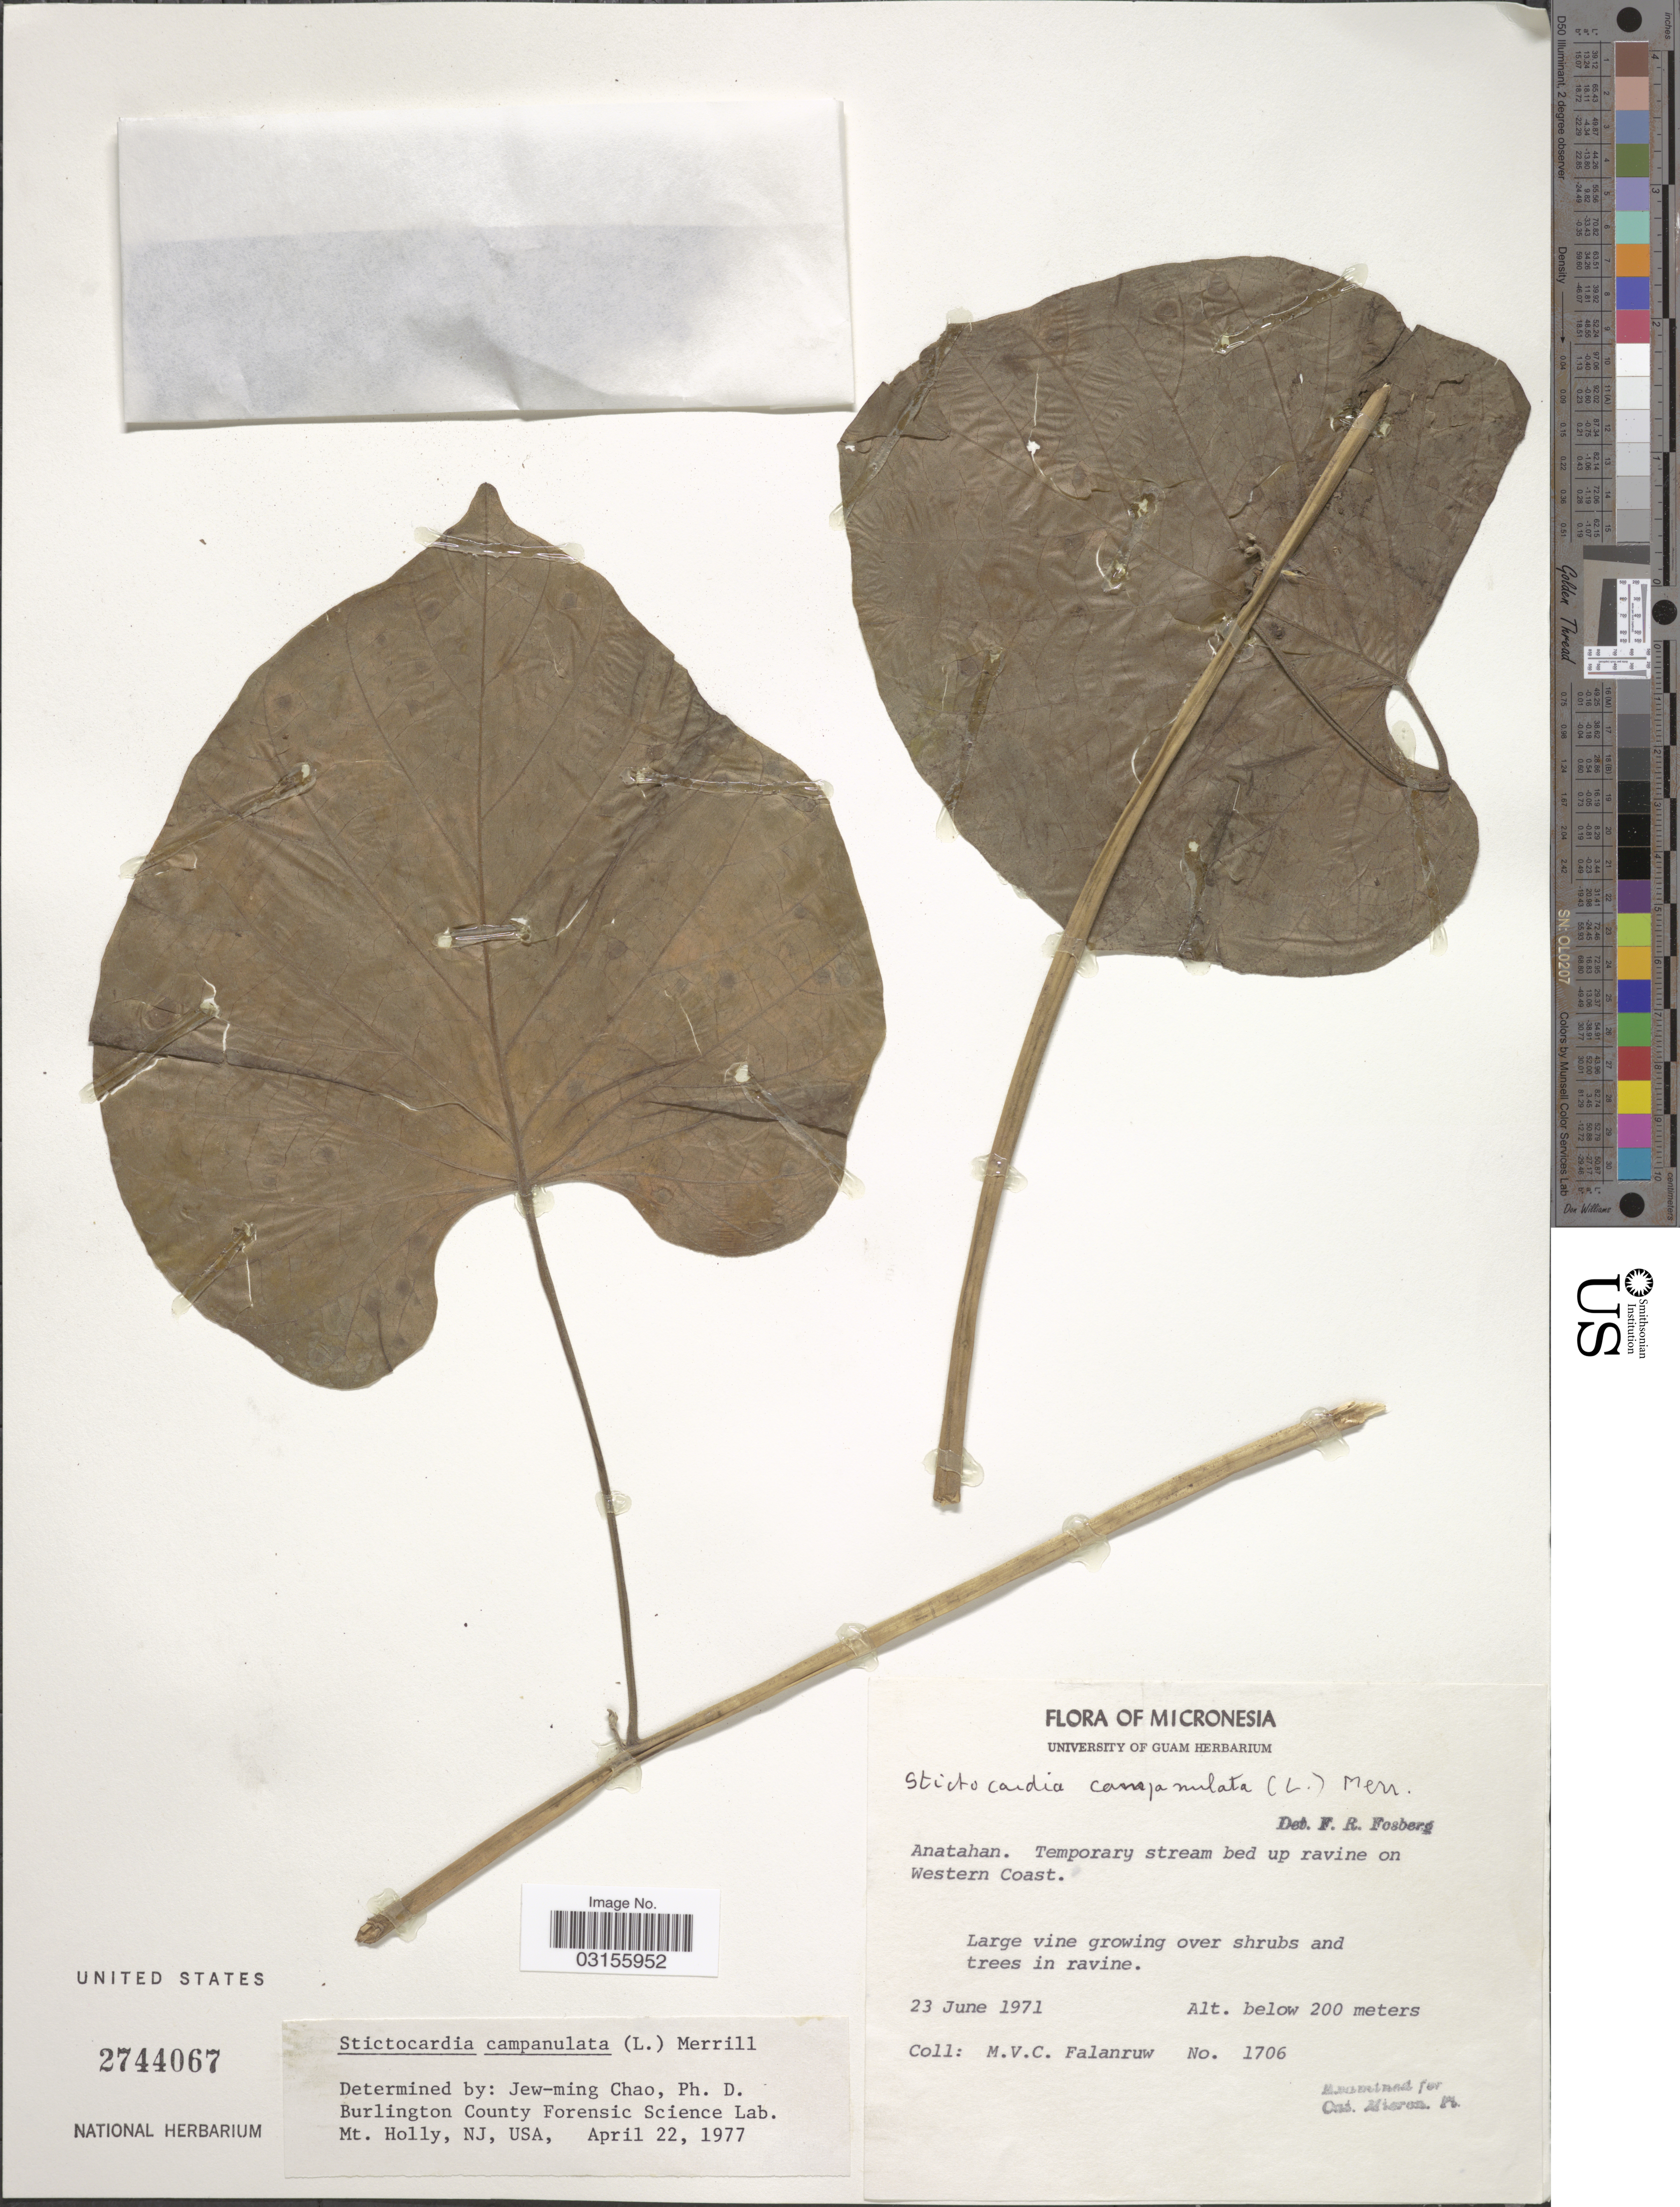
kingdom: Plantae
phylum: Tracheophyta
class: Magnoliopsida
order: Solanales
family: Convolvulaceae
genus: Stictocardia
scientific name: Stictocardia tiliifolia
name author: (Desr.) Hallier f.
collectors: M. V. Falanruw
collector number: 1706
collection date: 1971-06-23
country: Northern Mariana Islands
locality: Micronesia. Anatahan. Temporary stream bed up ravine on Western Coast.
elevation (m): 200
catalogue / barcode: US 2744067